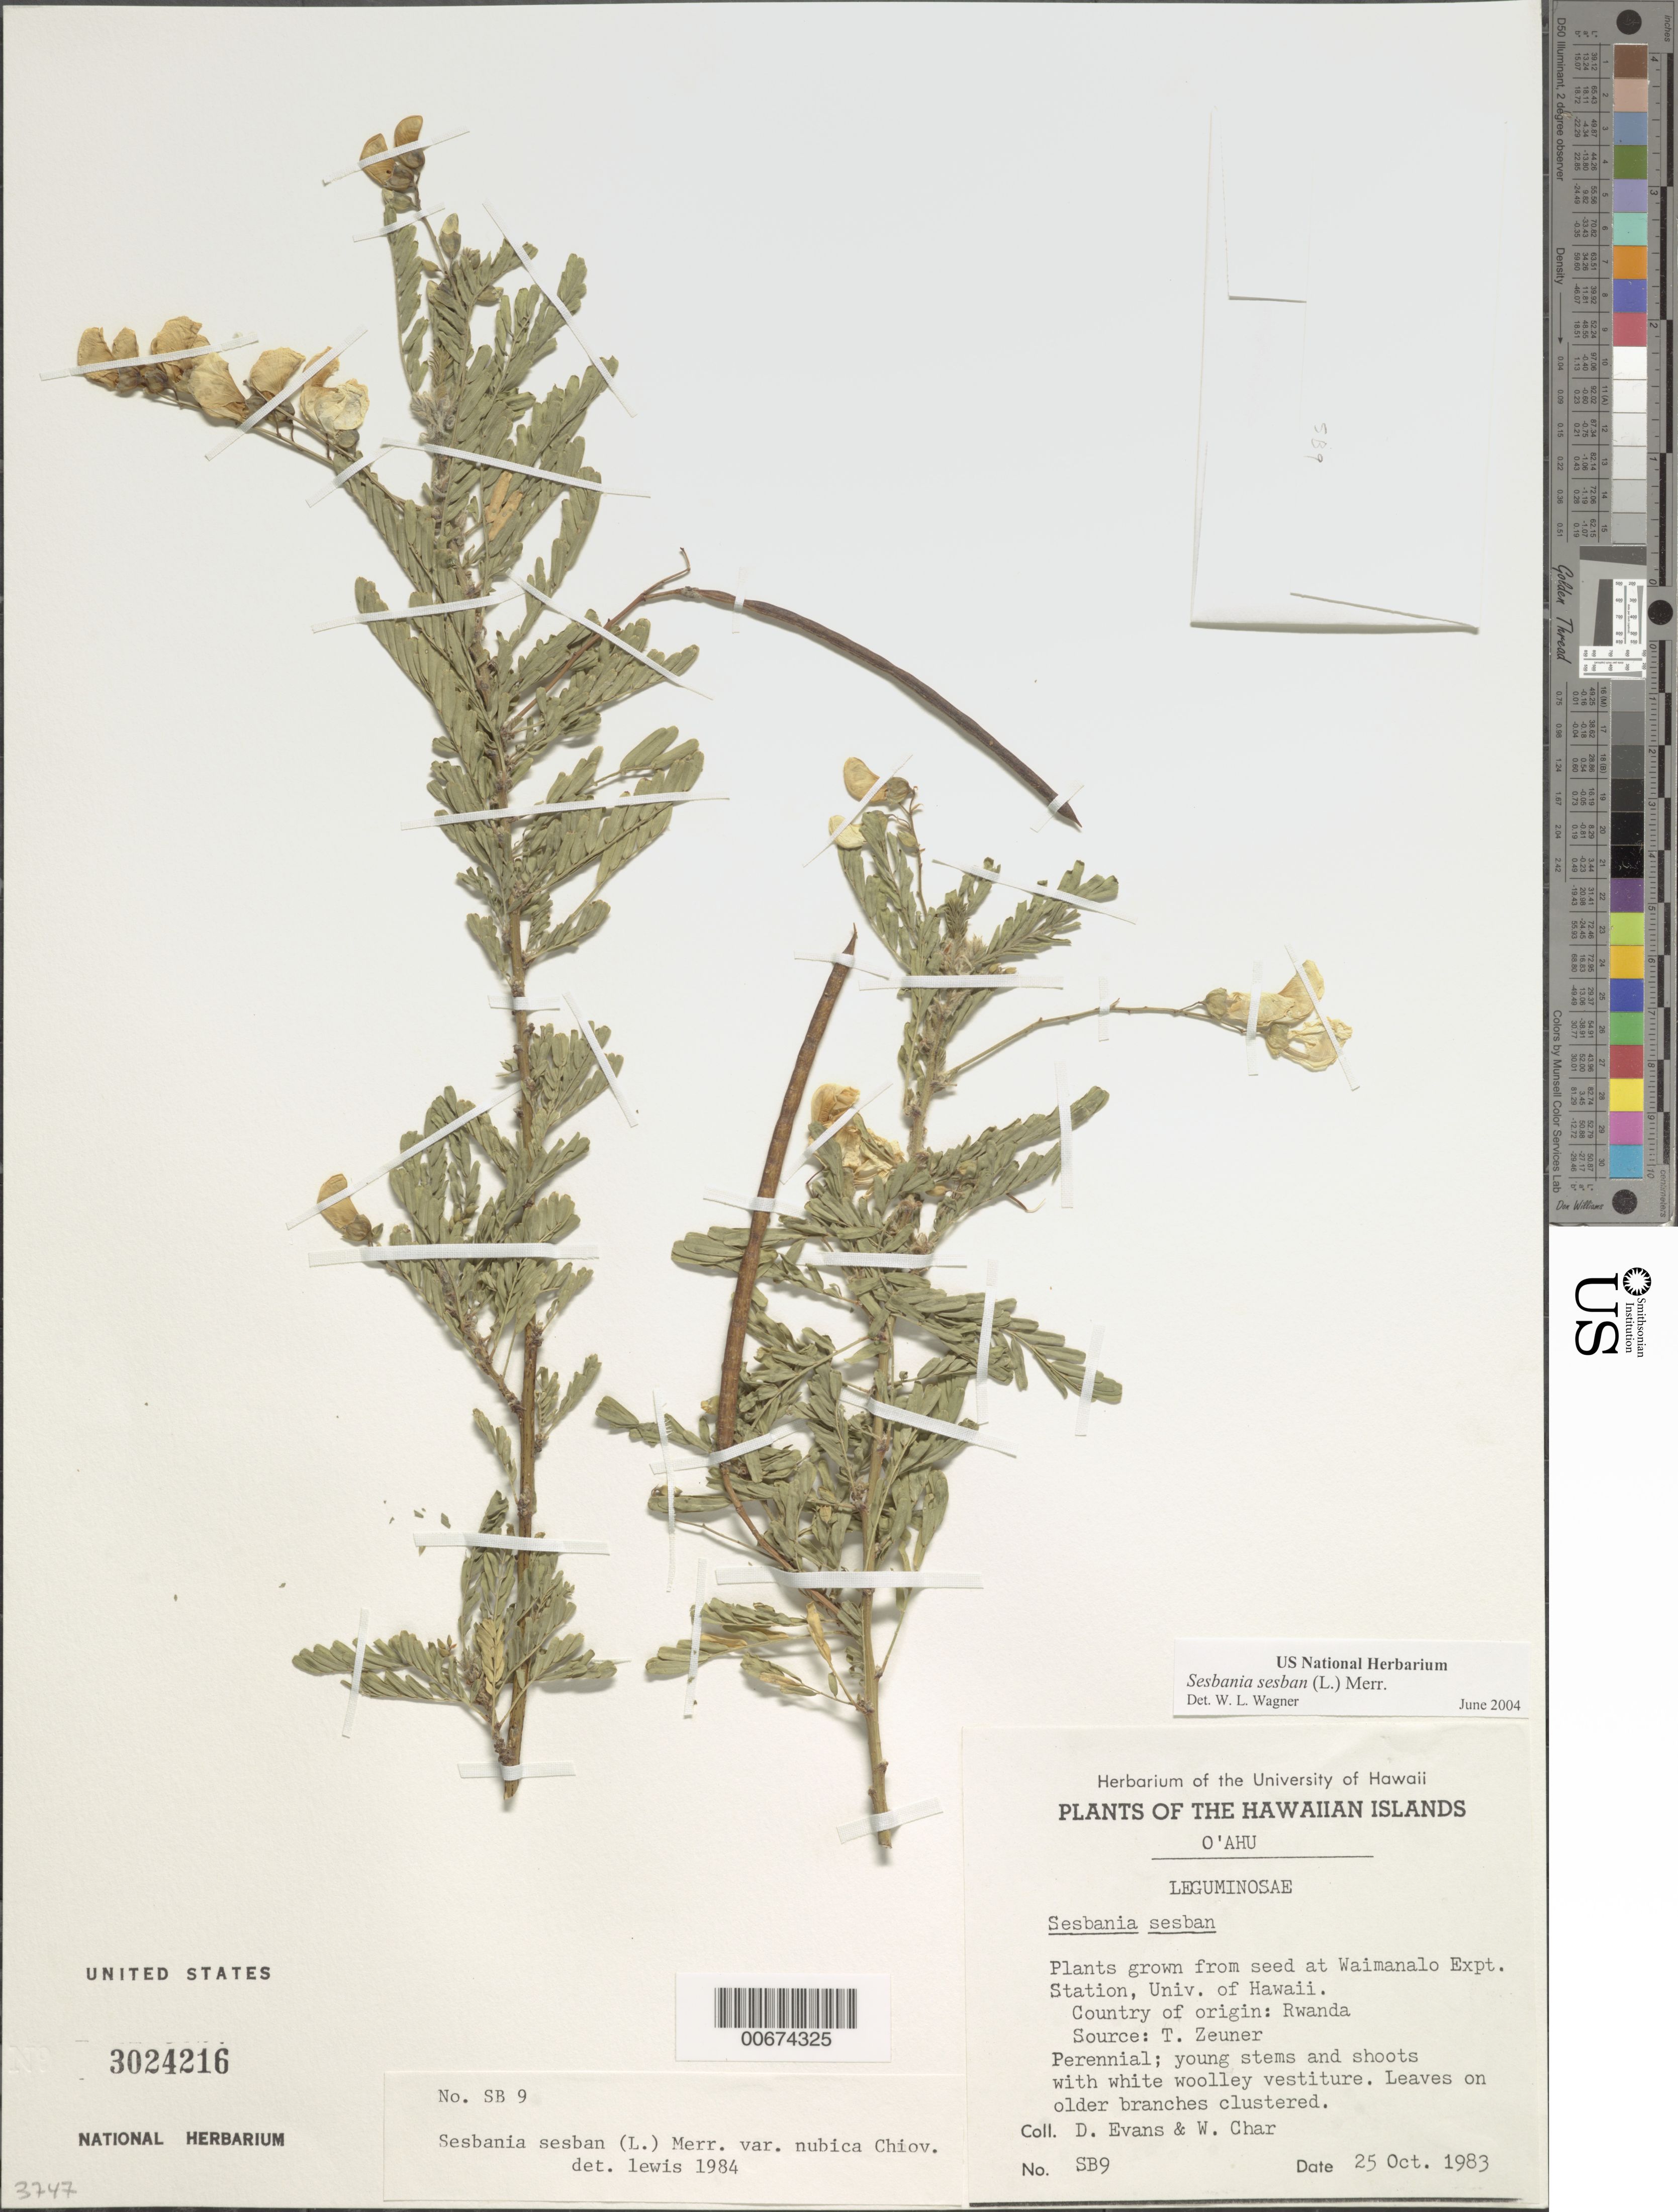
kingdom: Plantae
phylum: Tracheophyta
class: Magnoliopsida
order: Fabales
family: Fabaceae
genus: Sesbania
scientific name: Sesbania sesban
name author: (L.) Merr.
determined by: Wagner, W. L., (BOT), Smithsonian Institution - National Museum of Natural History (UNITED STATES)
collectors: D. Evans & W. Char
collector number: SB9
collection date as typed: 25 Oct 1983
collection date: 1983-10-25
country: United States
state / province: Hawaii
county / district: Honolulu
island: Oahu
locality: at Waimanalo Expt. Station, Univ. of Hawaii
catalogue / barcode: US 3024216